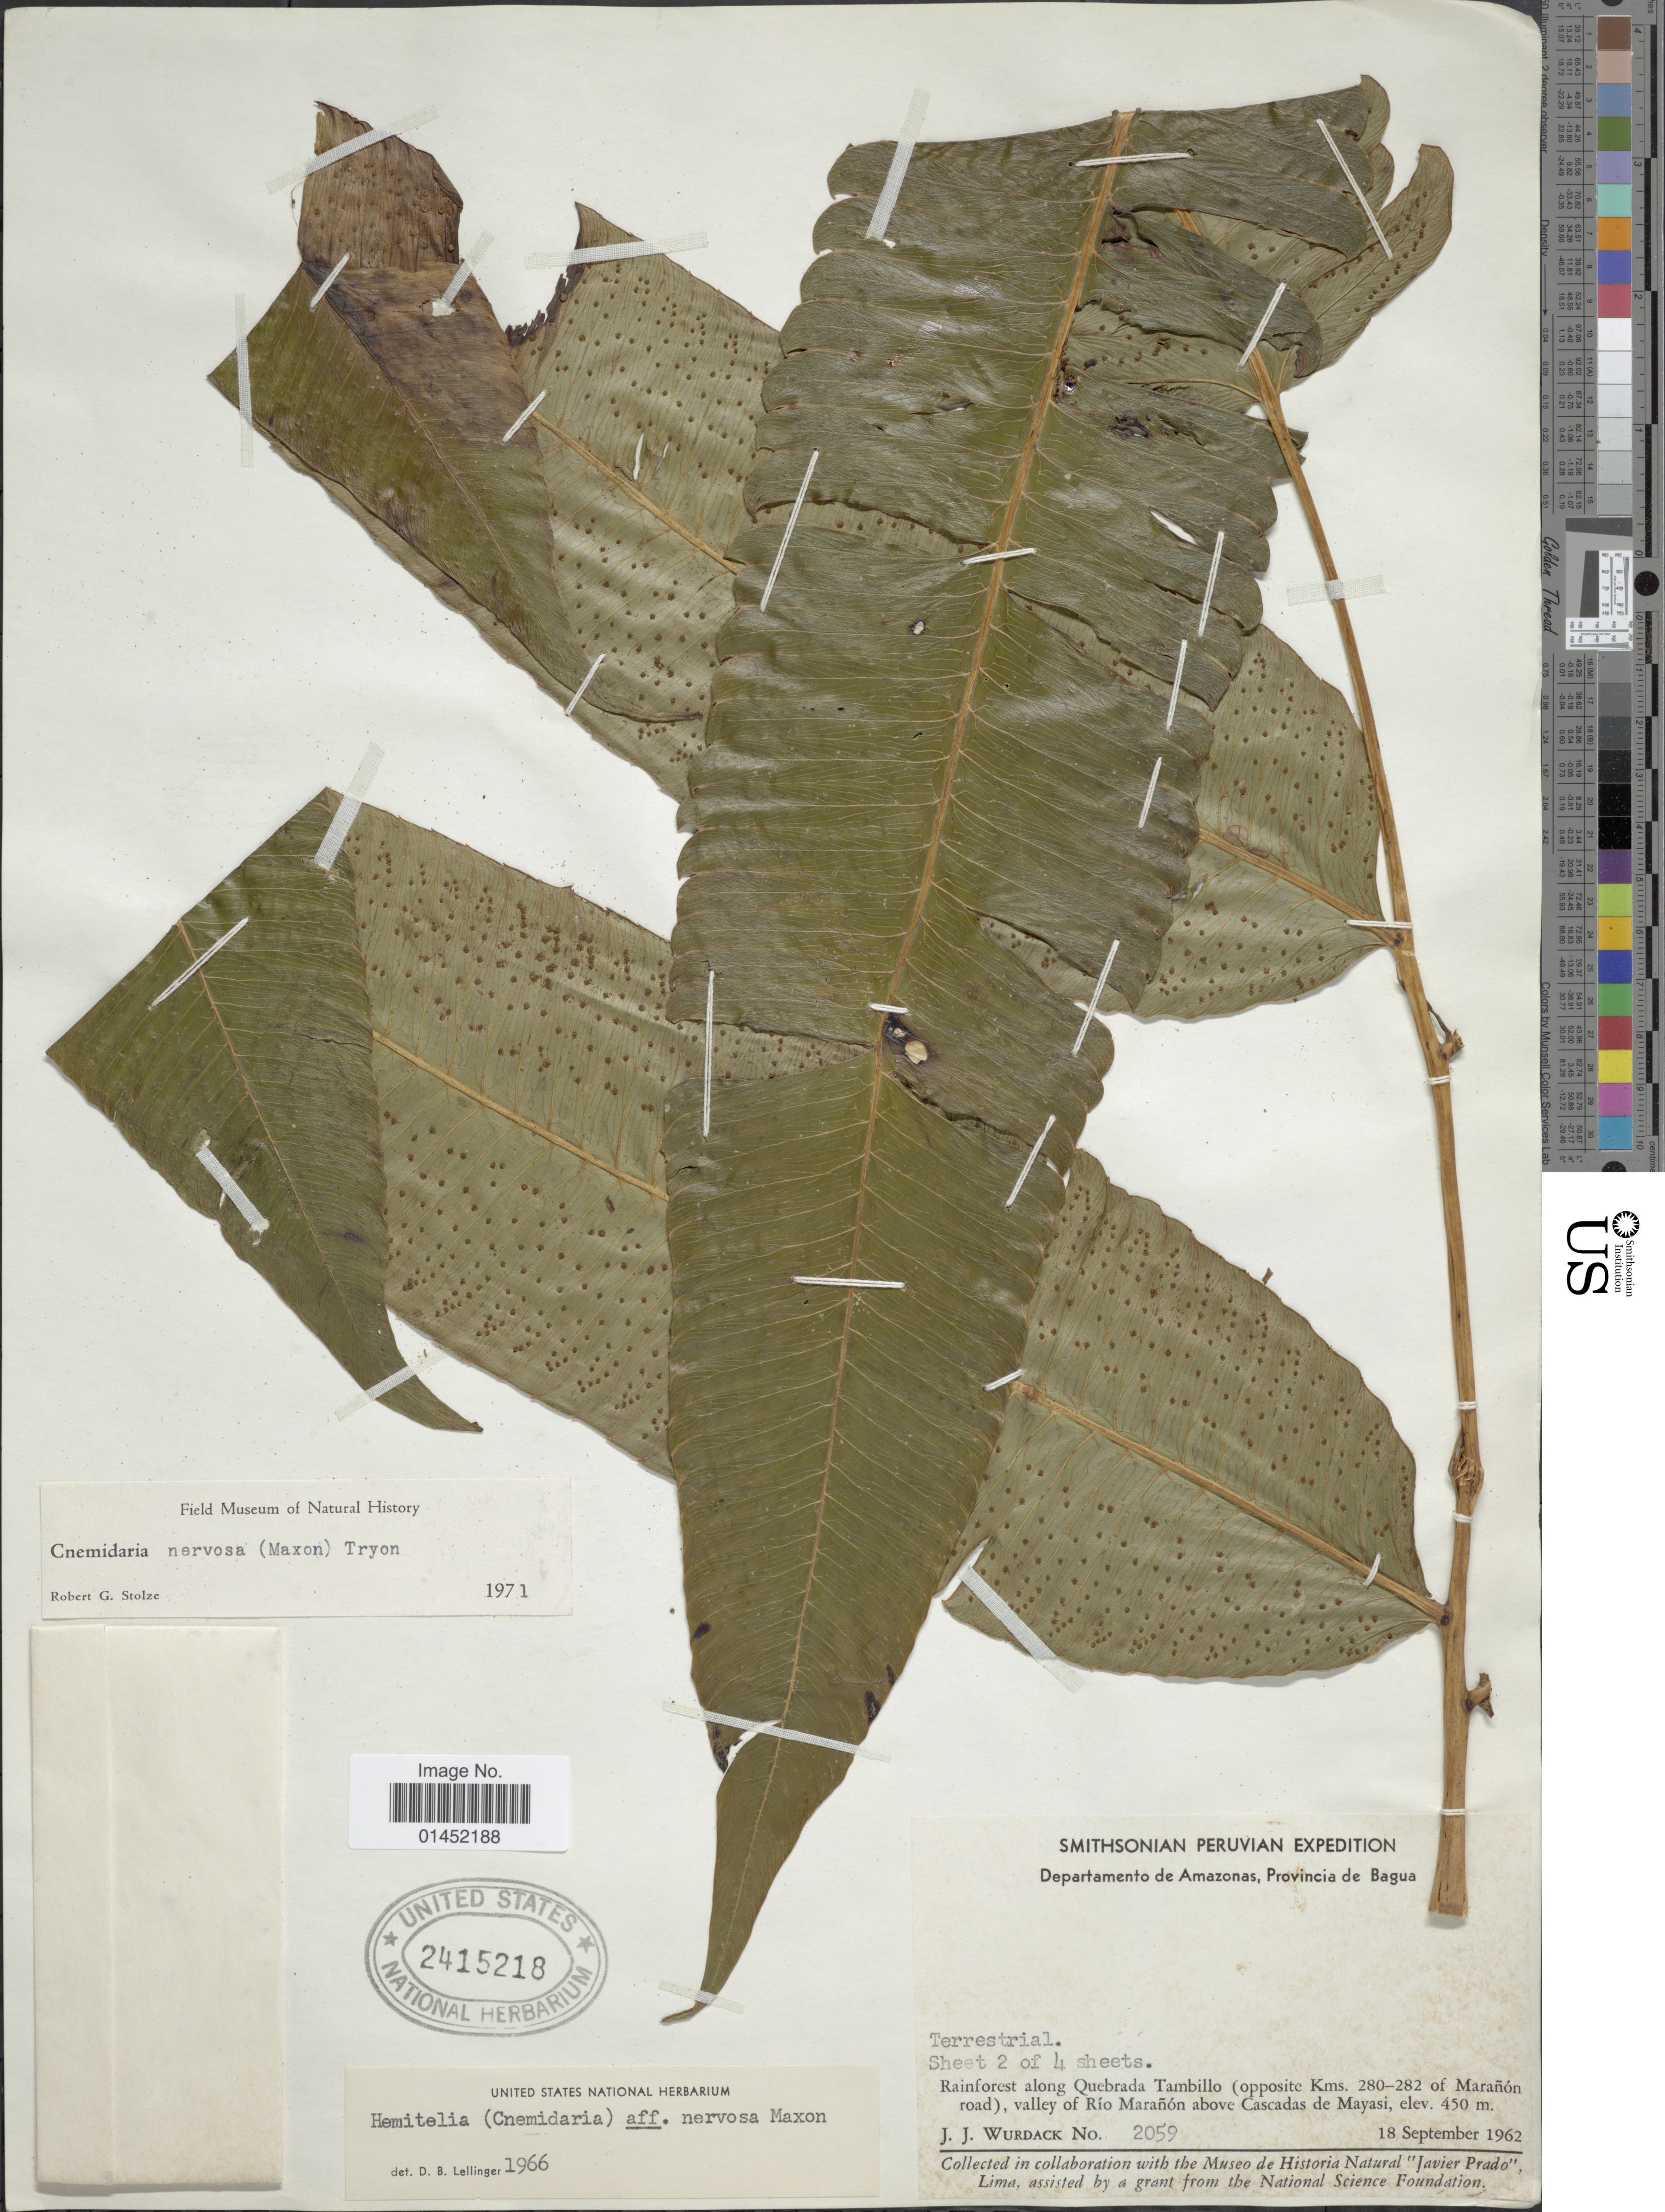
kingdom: Plantae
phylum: Tracheophyta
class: Polypodiopsida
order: Cyatheales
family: Cyatheaceae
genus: Cyathea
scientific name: Cyathea nervosa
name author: (Maxon) Lehnert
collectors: J. J. Wurdack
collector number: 2059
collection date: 1962-09-18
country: Peru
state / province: Amazonas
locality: Departamento d Amazonas, Provincia de Bagua, Rainforest along Quebrada Tambillo (opposite Kms. 280-282 of Marañón road), valley of Río Marañon above Cascadas de Mayasi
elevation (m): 450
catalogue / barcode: US 2415218